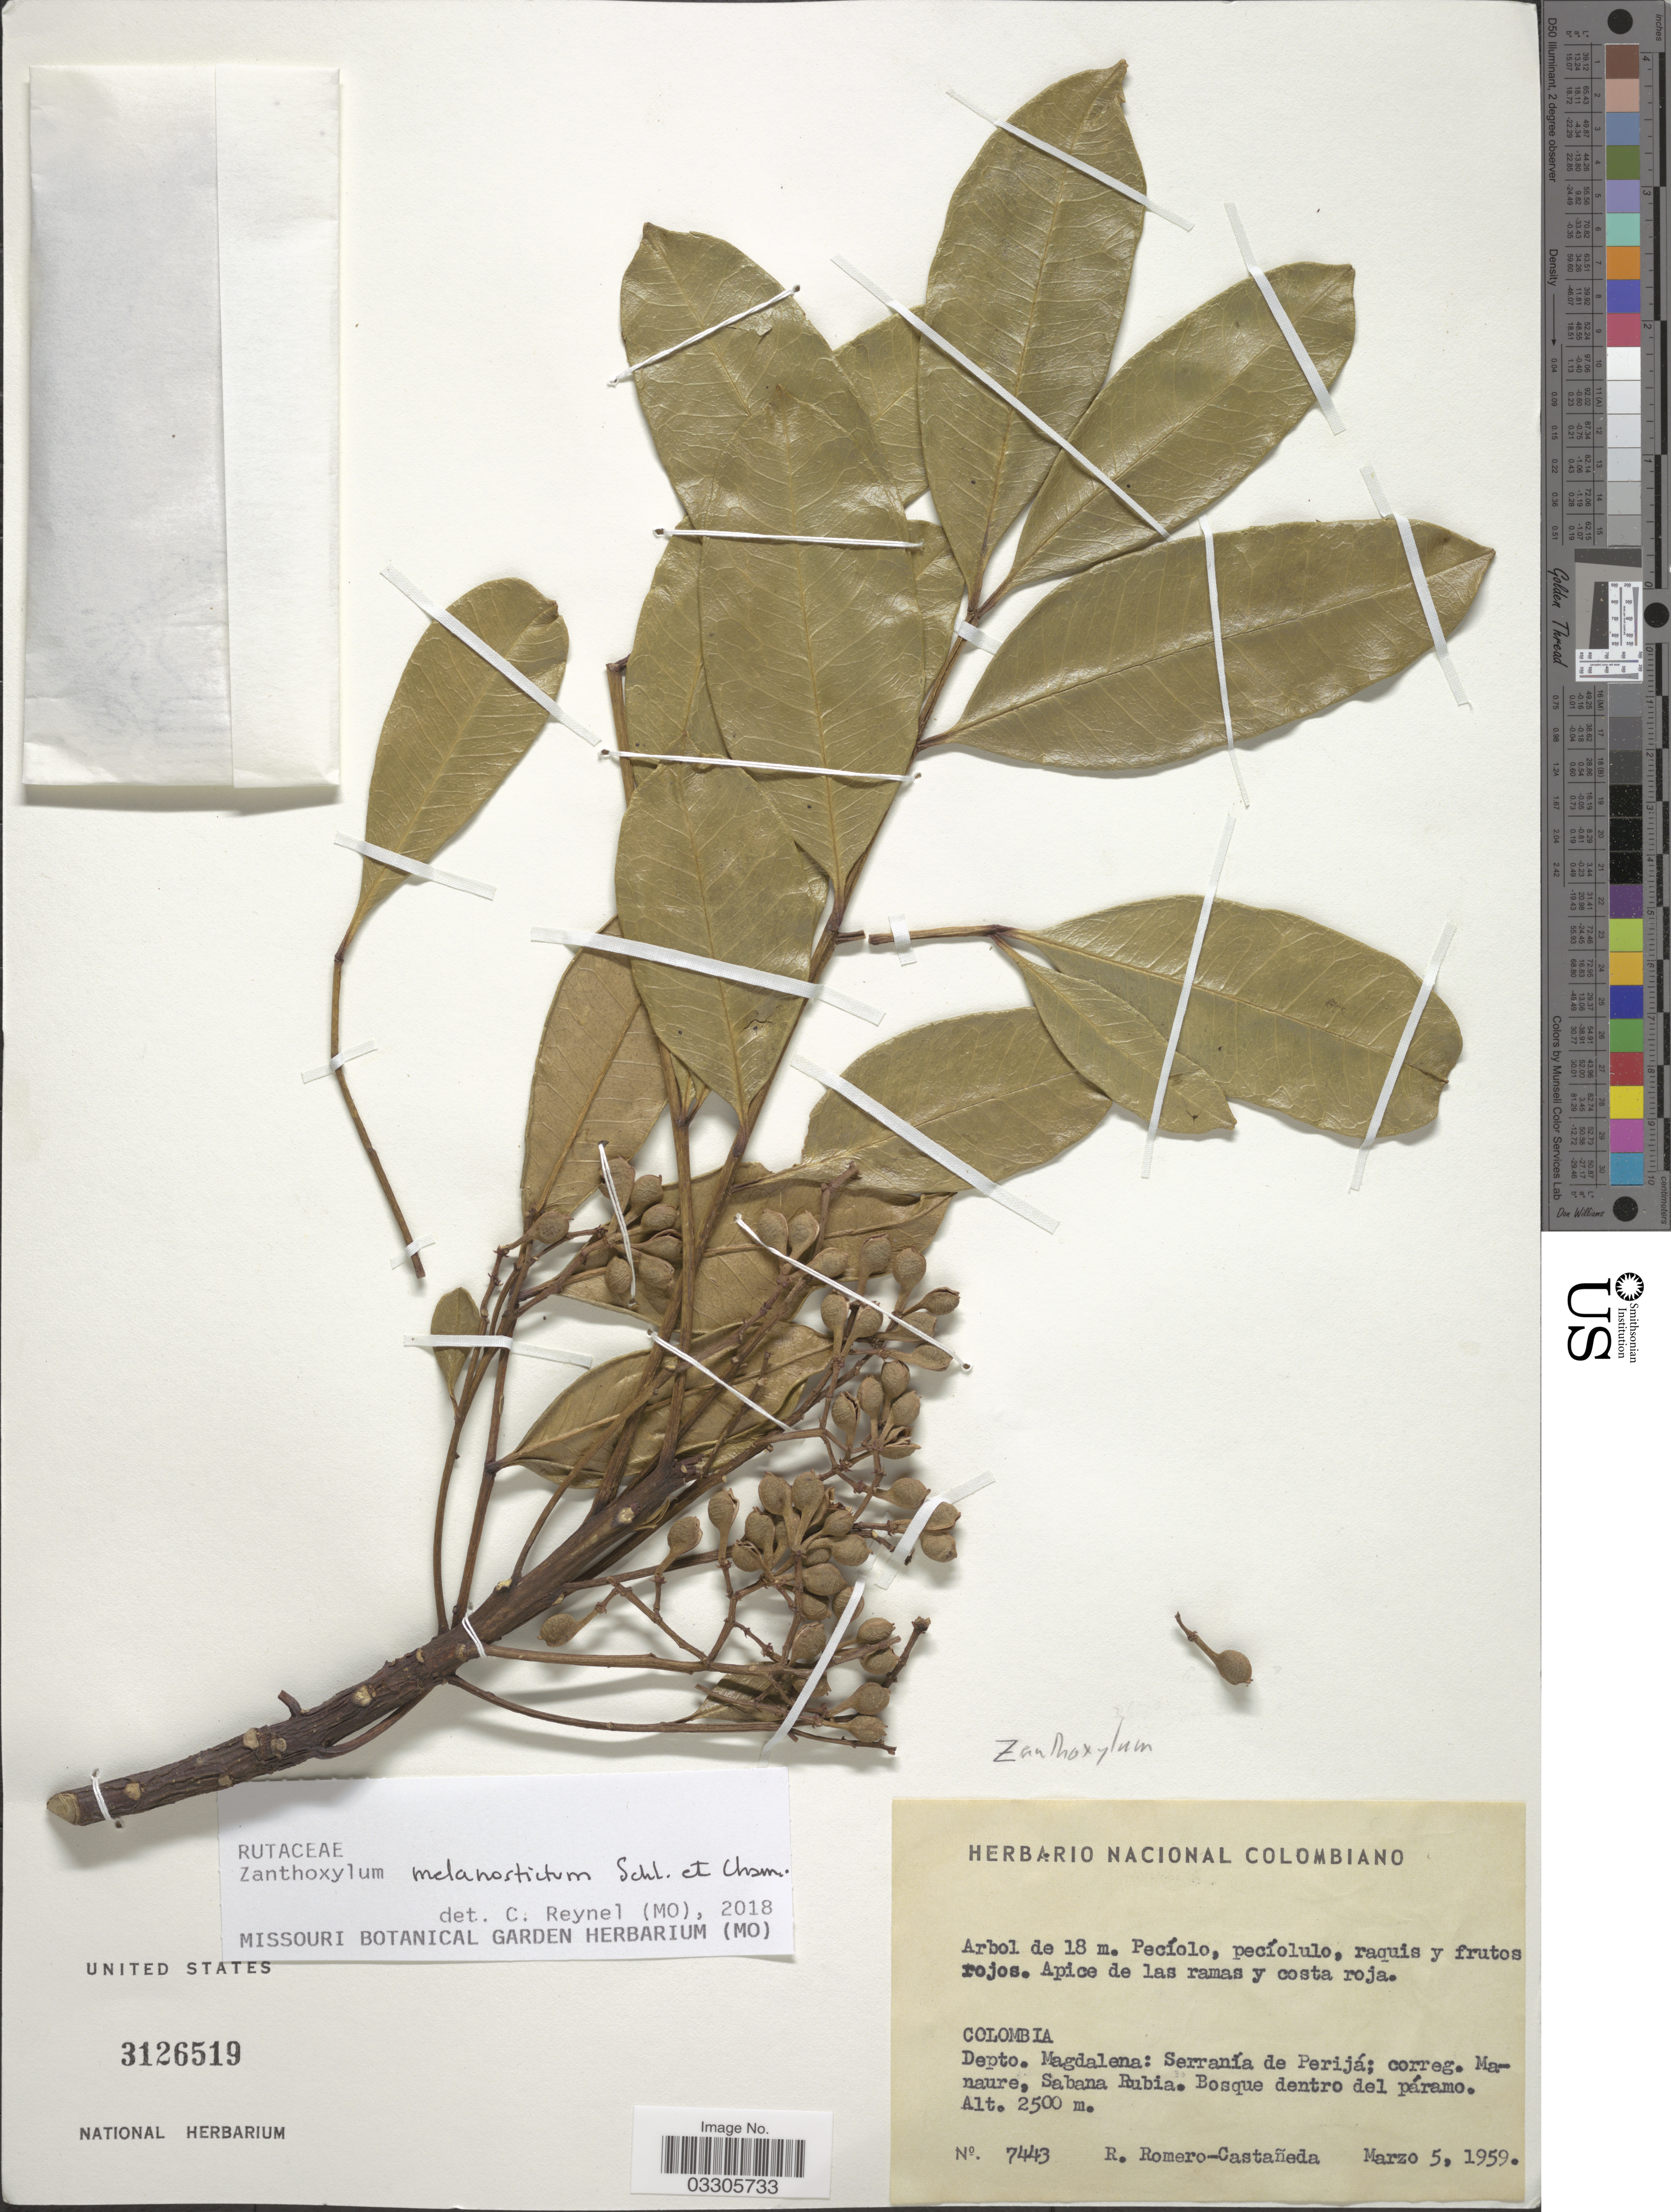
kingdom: Plantae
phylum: Tracheophyta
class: Magnoliopsida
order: Sapindales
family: Rutaceae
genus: Zanthoxylum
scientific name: Zanthoxylum melanostictum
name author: Schltdl. & Cham.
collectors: R. Romero Castañeda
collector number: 7443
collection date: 1959-03-05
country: Colombia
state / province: Magdalena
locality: Depto. Magdalena: Serranía de Perijá; correg. Manuare, Sabana Rubia.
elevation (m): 2500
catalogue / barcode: US 3126519